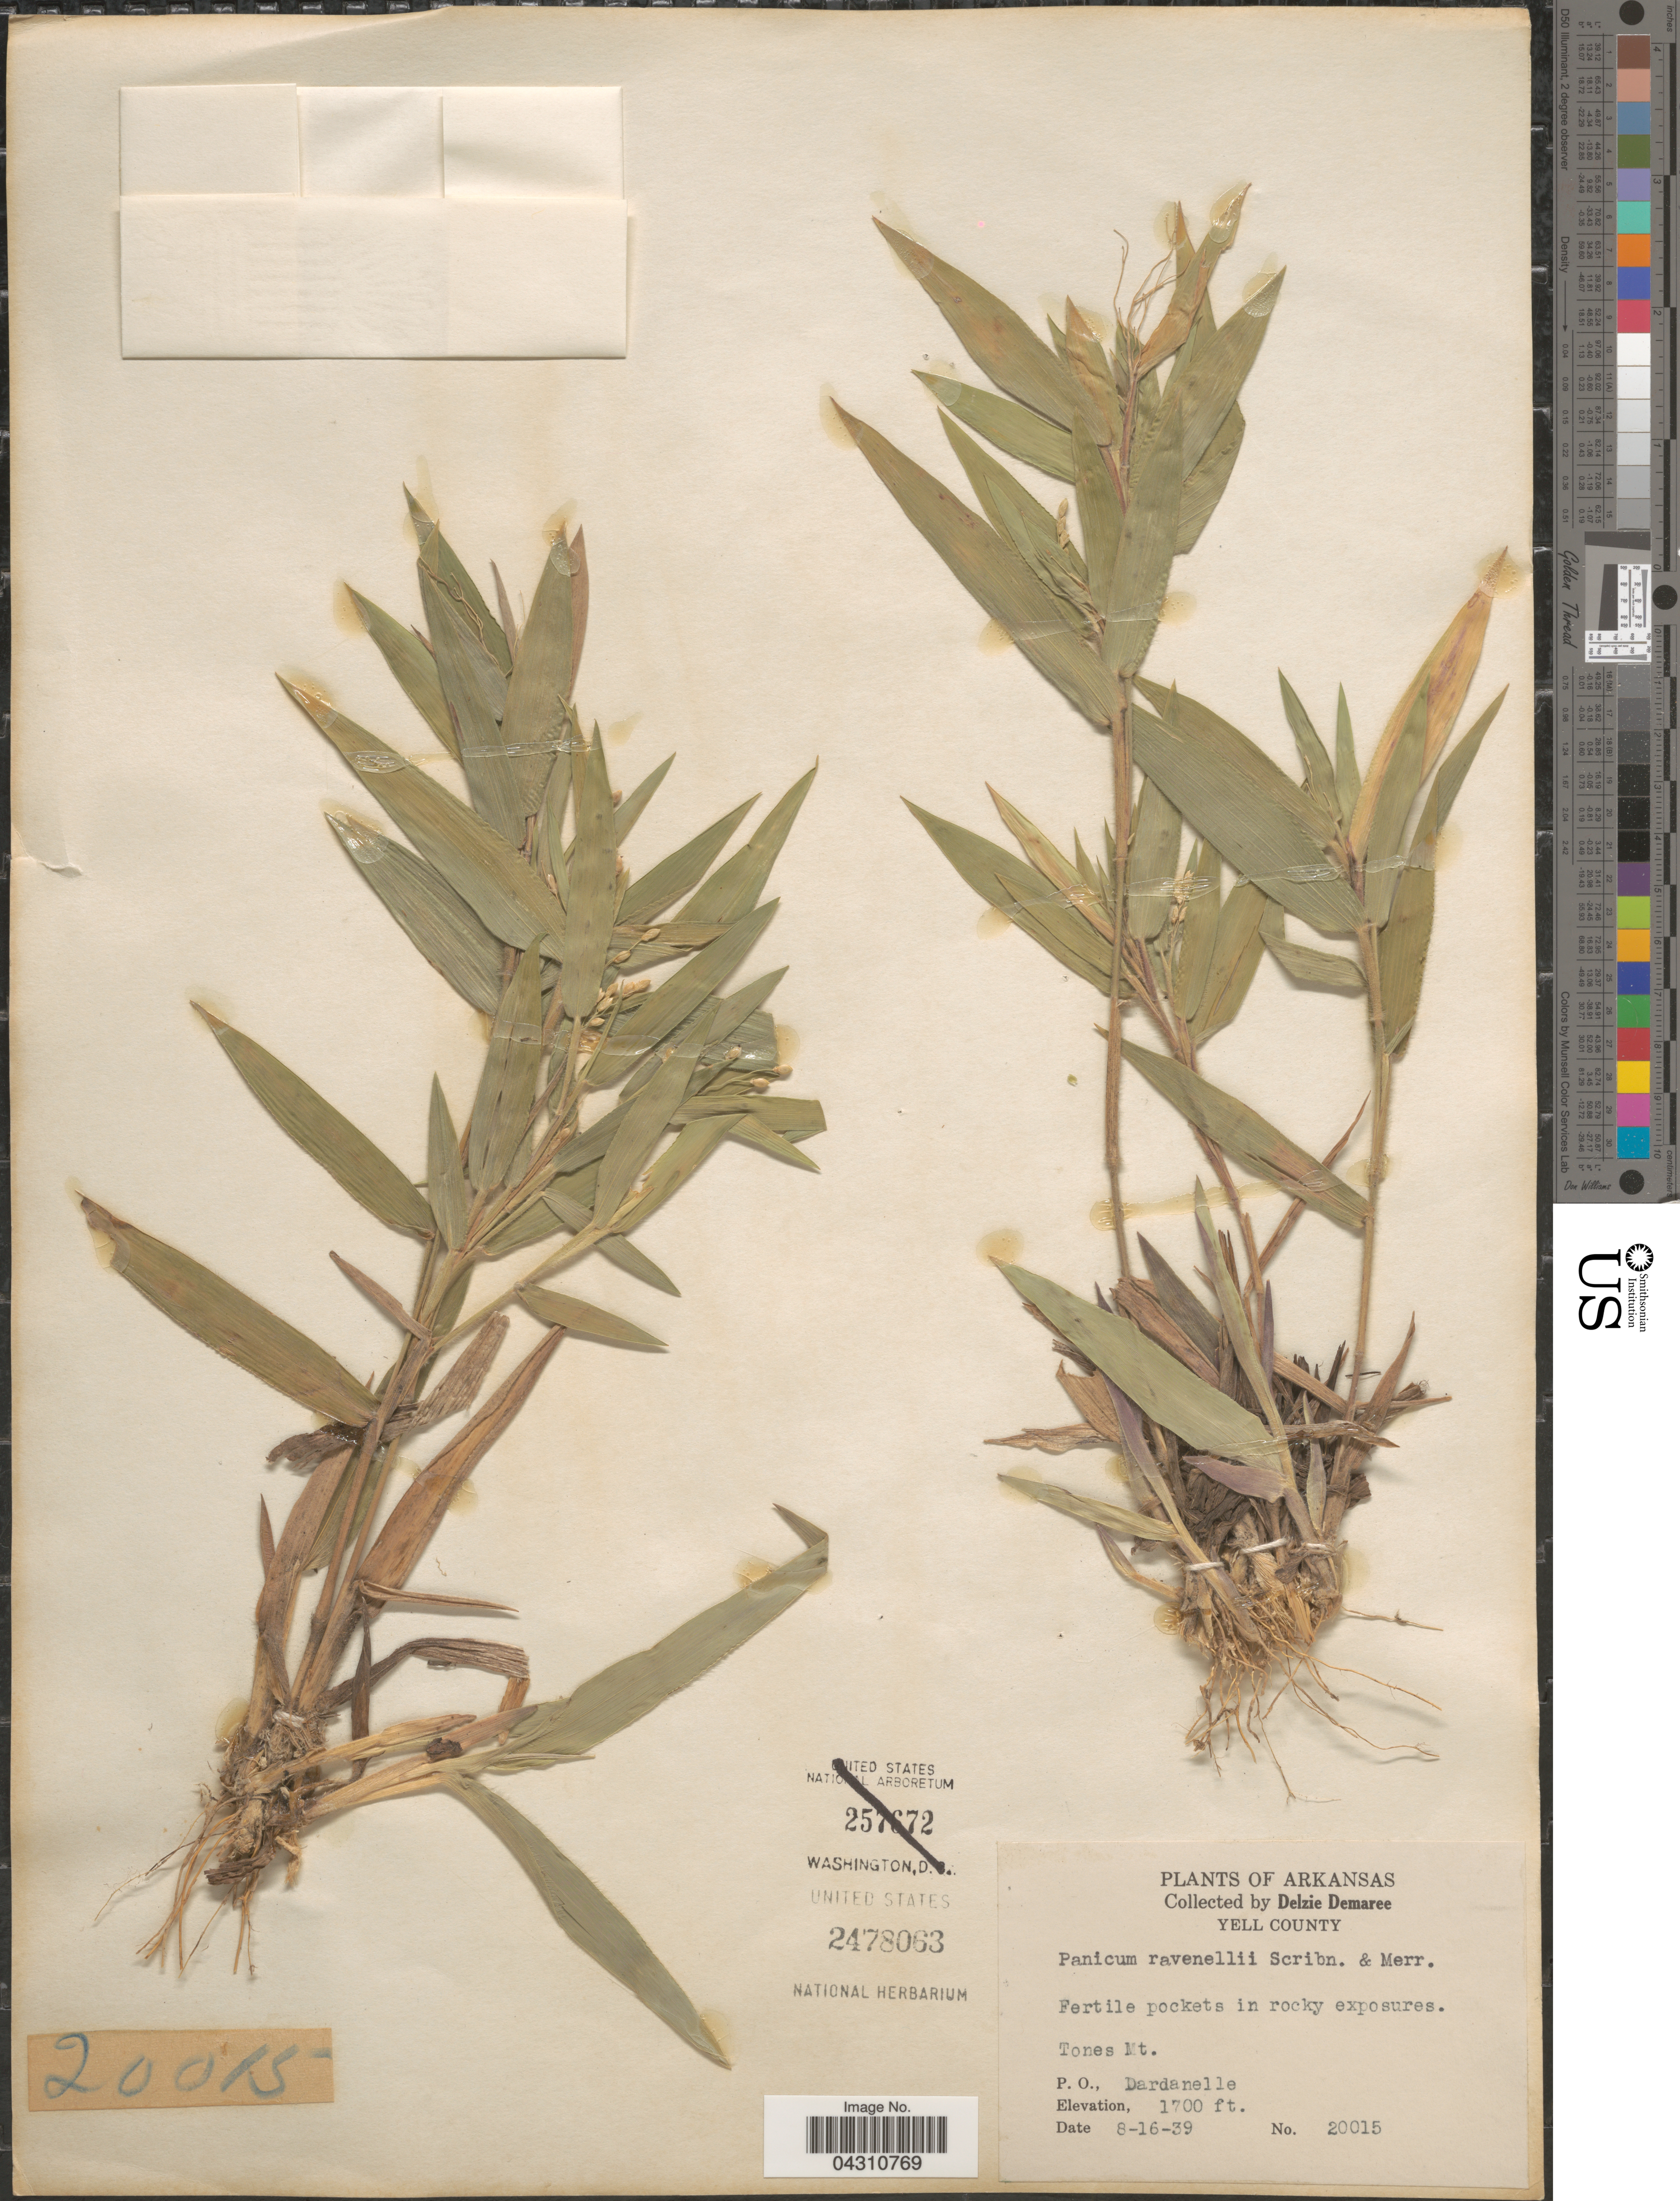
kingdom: Plantae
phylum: Tracheophyta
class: Liliopsida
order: Poales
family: Poaceae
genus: Dichanthelium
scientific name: Dichanthelium ravenelii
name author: (Scribn. & Merr.) Gould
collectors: D. Demaree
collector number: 20015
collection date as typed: Transcribed d/m/y: 16/8/39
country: United States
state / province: Arkansas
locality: Yell County. Tones Mt. P.O., Dardanelle.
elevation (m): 518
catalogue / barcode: US 2478063